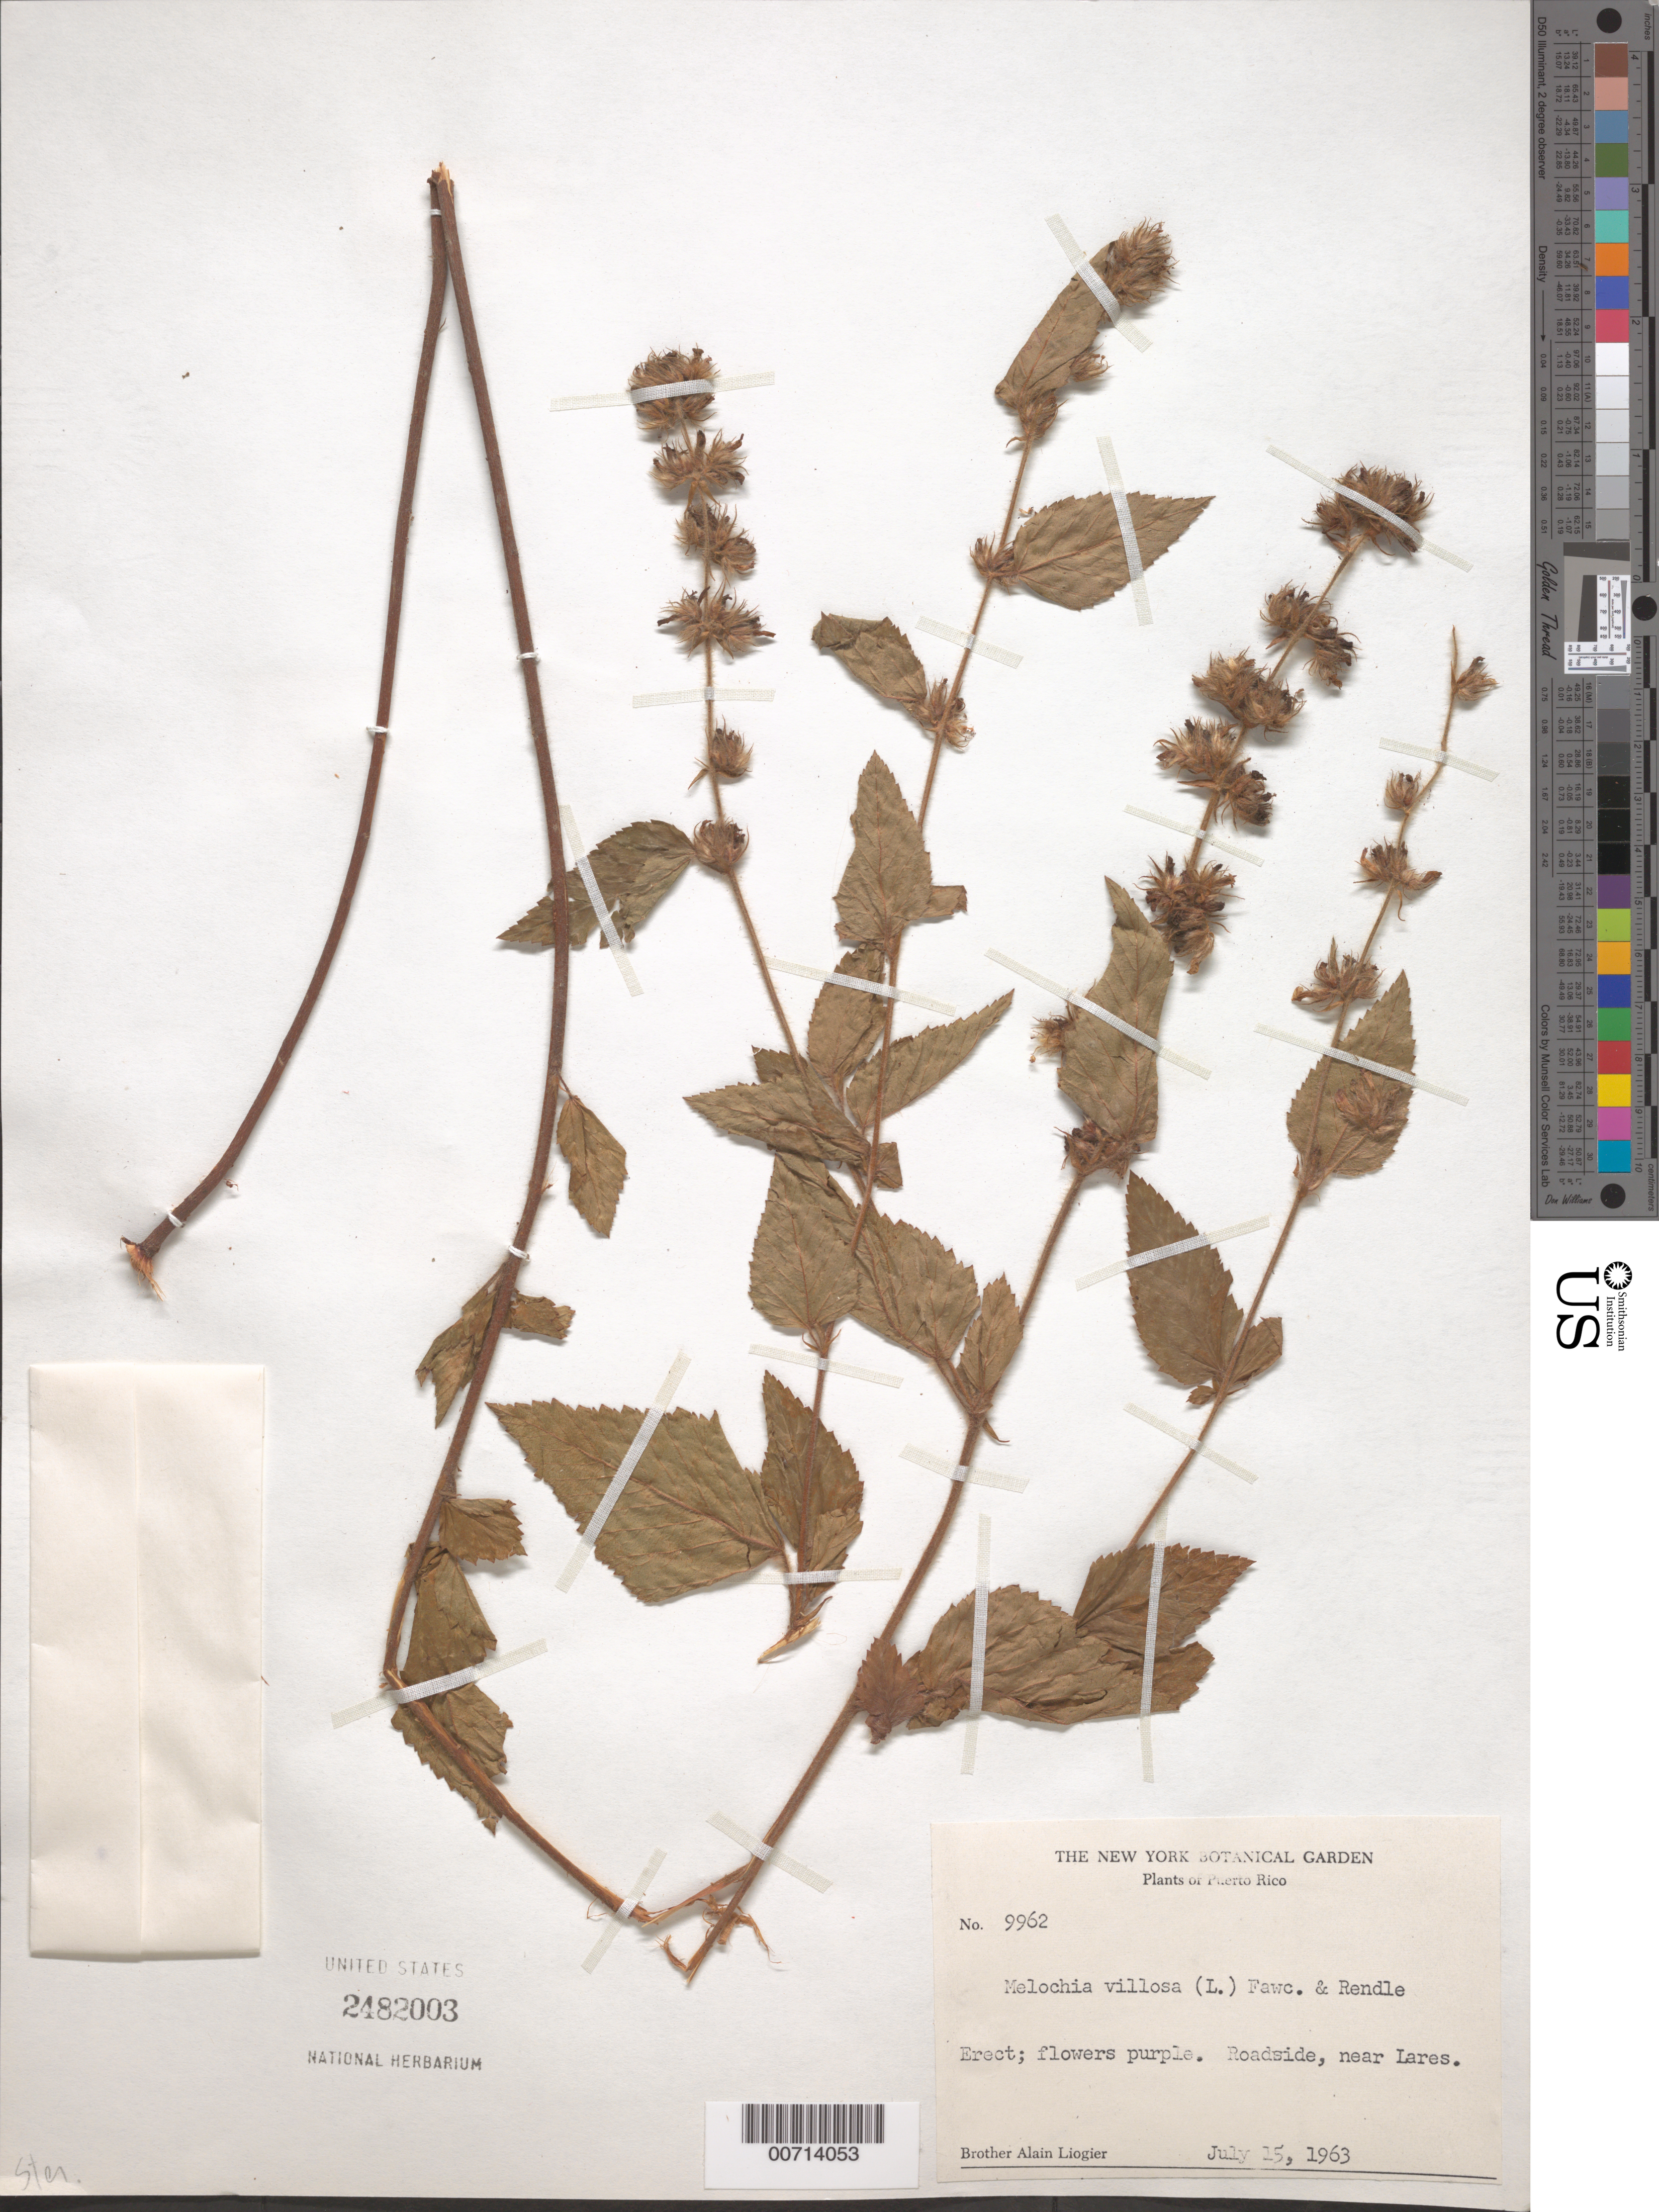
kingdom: Plantae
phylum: Tracheophyta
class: Magnoliopsida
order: Malvales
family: Malvaceae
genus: Melochia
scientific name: Melochia spicata var. spicata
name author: (L.) Fryxell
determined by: Dorr, L. J., (BOT), Smithsonian Institution - National Museum of Natural History (UNITED STATES)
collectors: A. H. Liogier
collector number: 9962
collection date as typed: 15 Jul 1963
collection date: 1963-07-15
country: Puerto Rico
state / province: Lares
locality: Lares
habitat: Roadside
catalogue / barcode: US 2482003